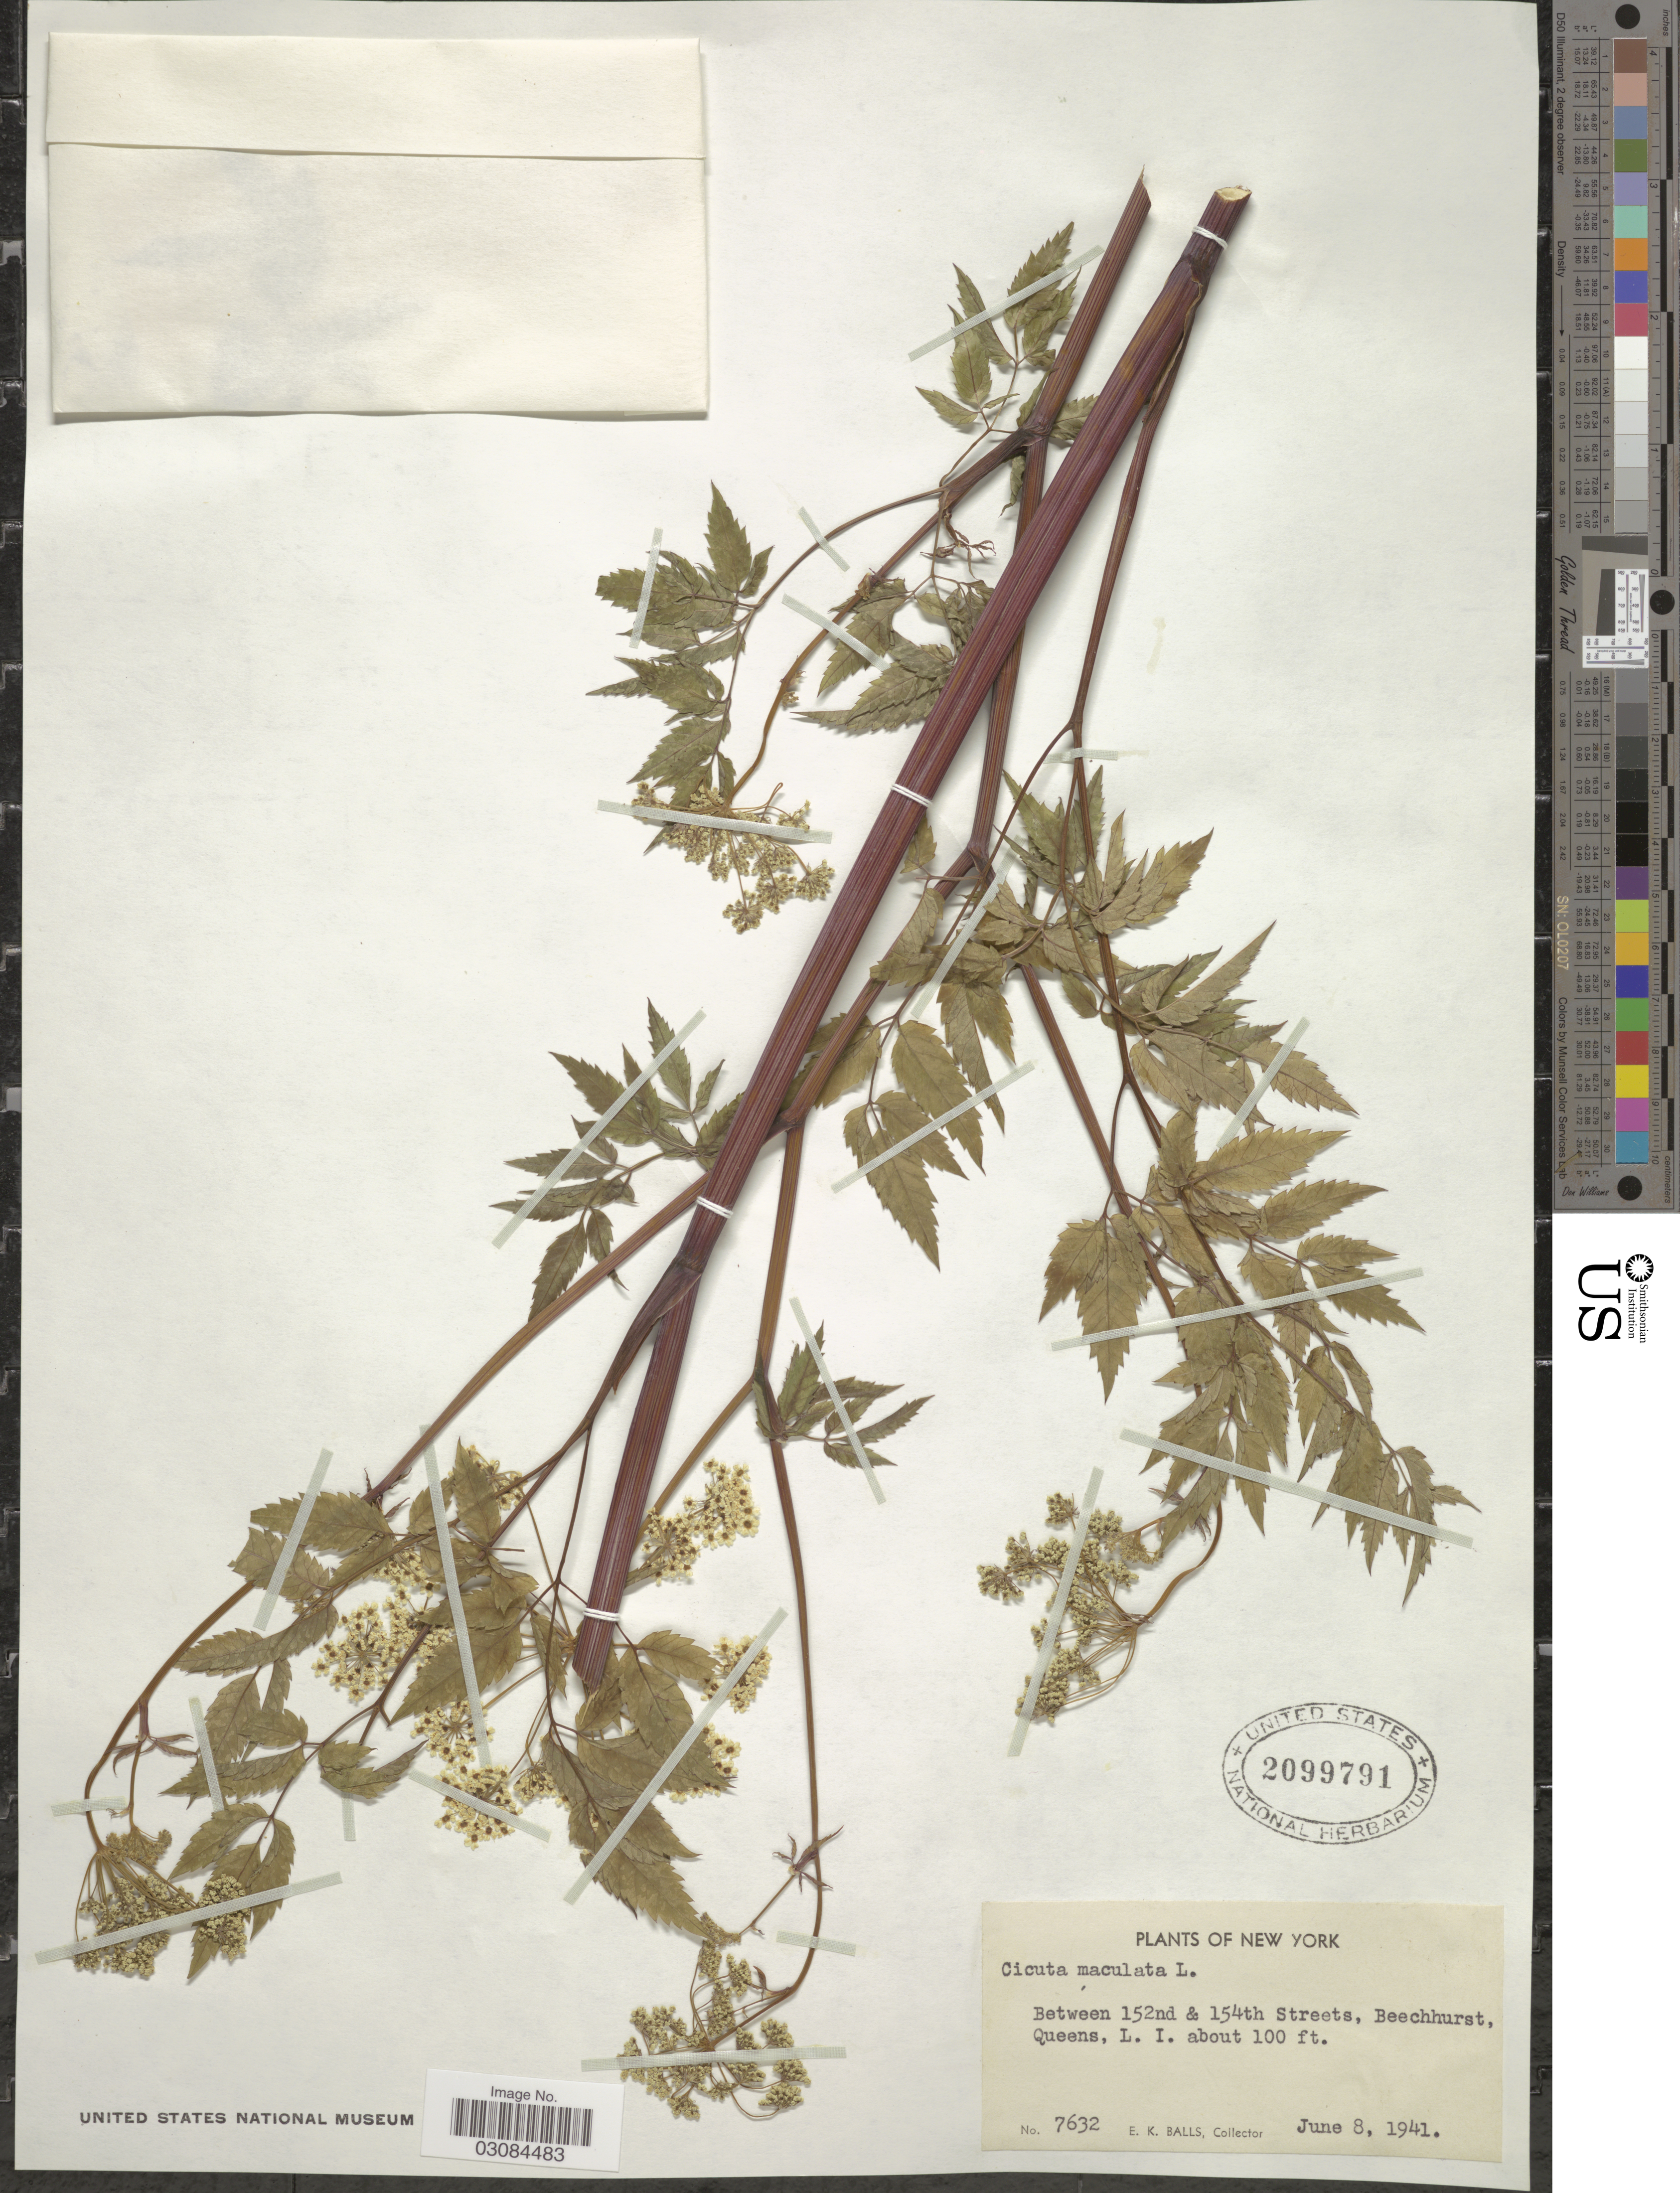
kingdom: Plantae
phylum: Tracheophyta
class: Magnoliopsida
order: Apiales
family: Apiaceae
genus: Cicuta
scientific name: Cicuta maculata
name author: L.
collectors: E. K. Balls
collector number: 7632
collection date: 1941-06-08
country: United States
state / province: New York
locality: Between 152nd & 154th Streets, Beechhurst, Queens, L. I.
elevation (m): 30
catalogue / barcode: US 2099791